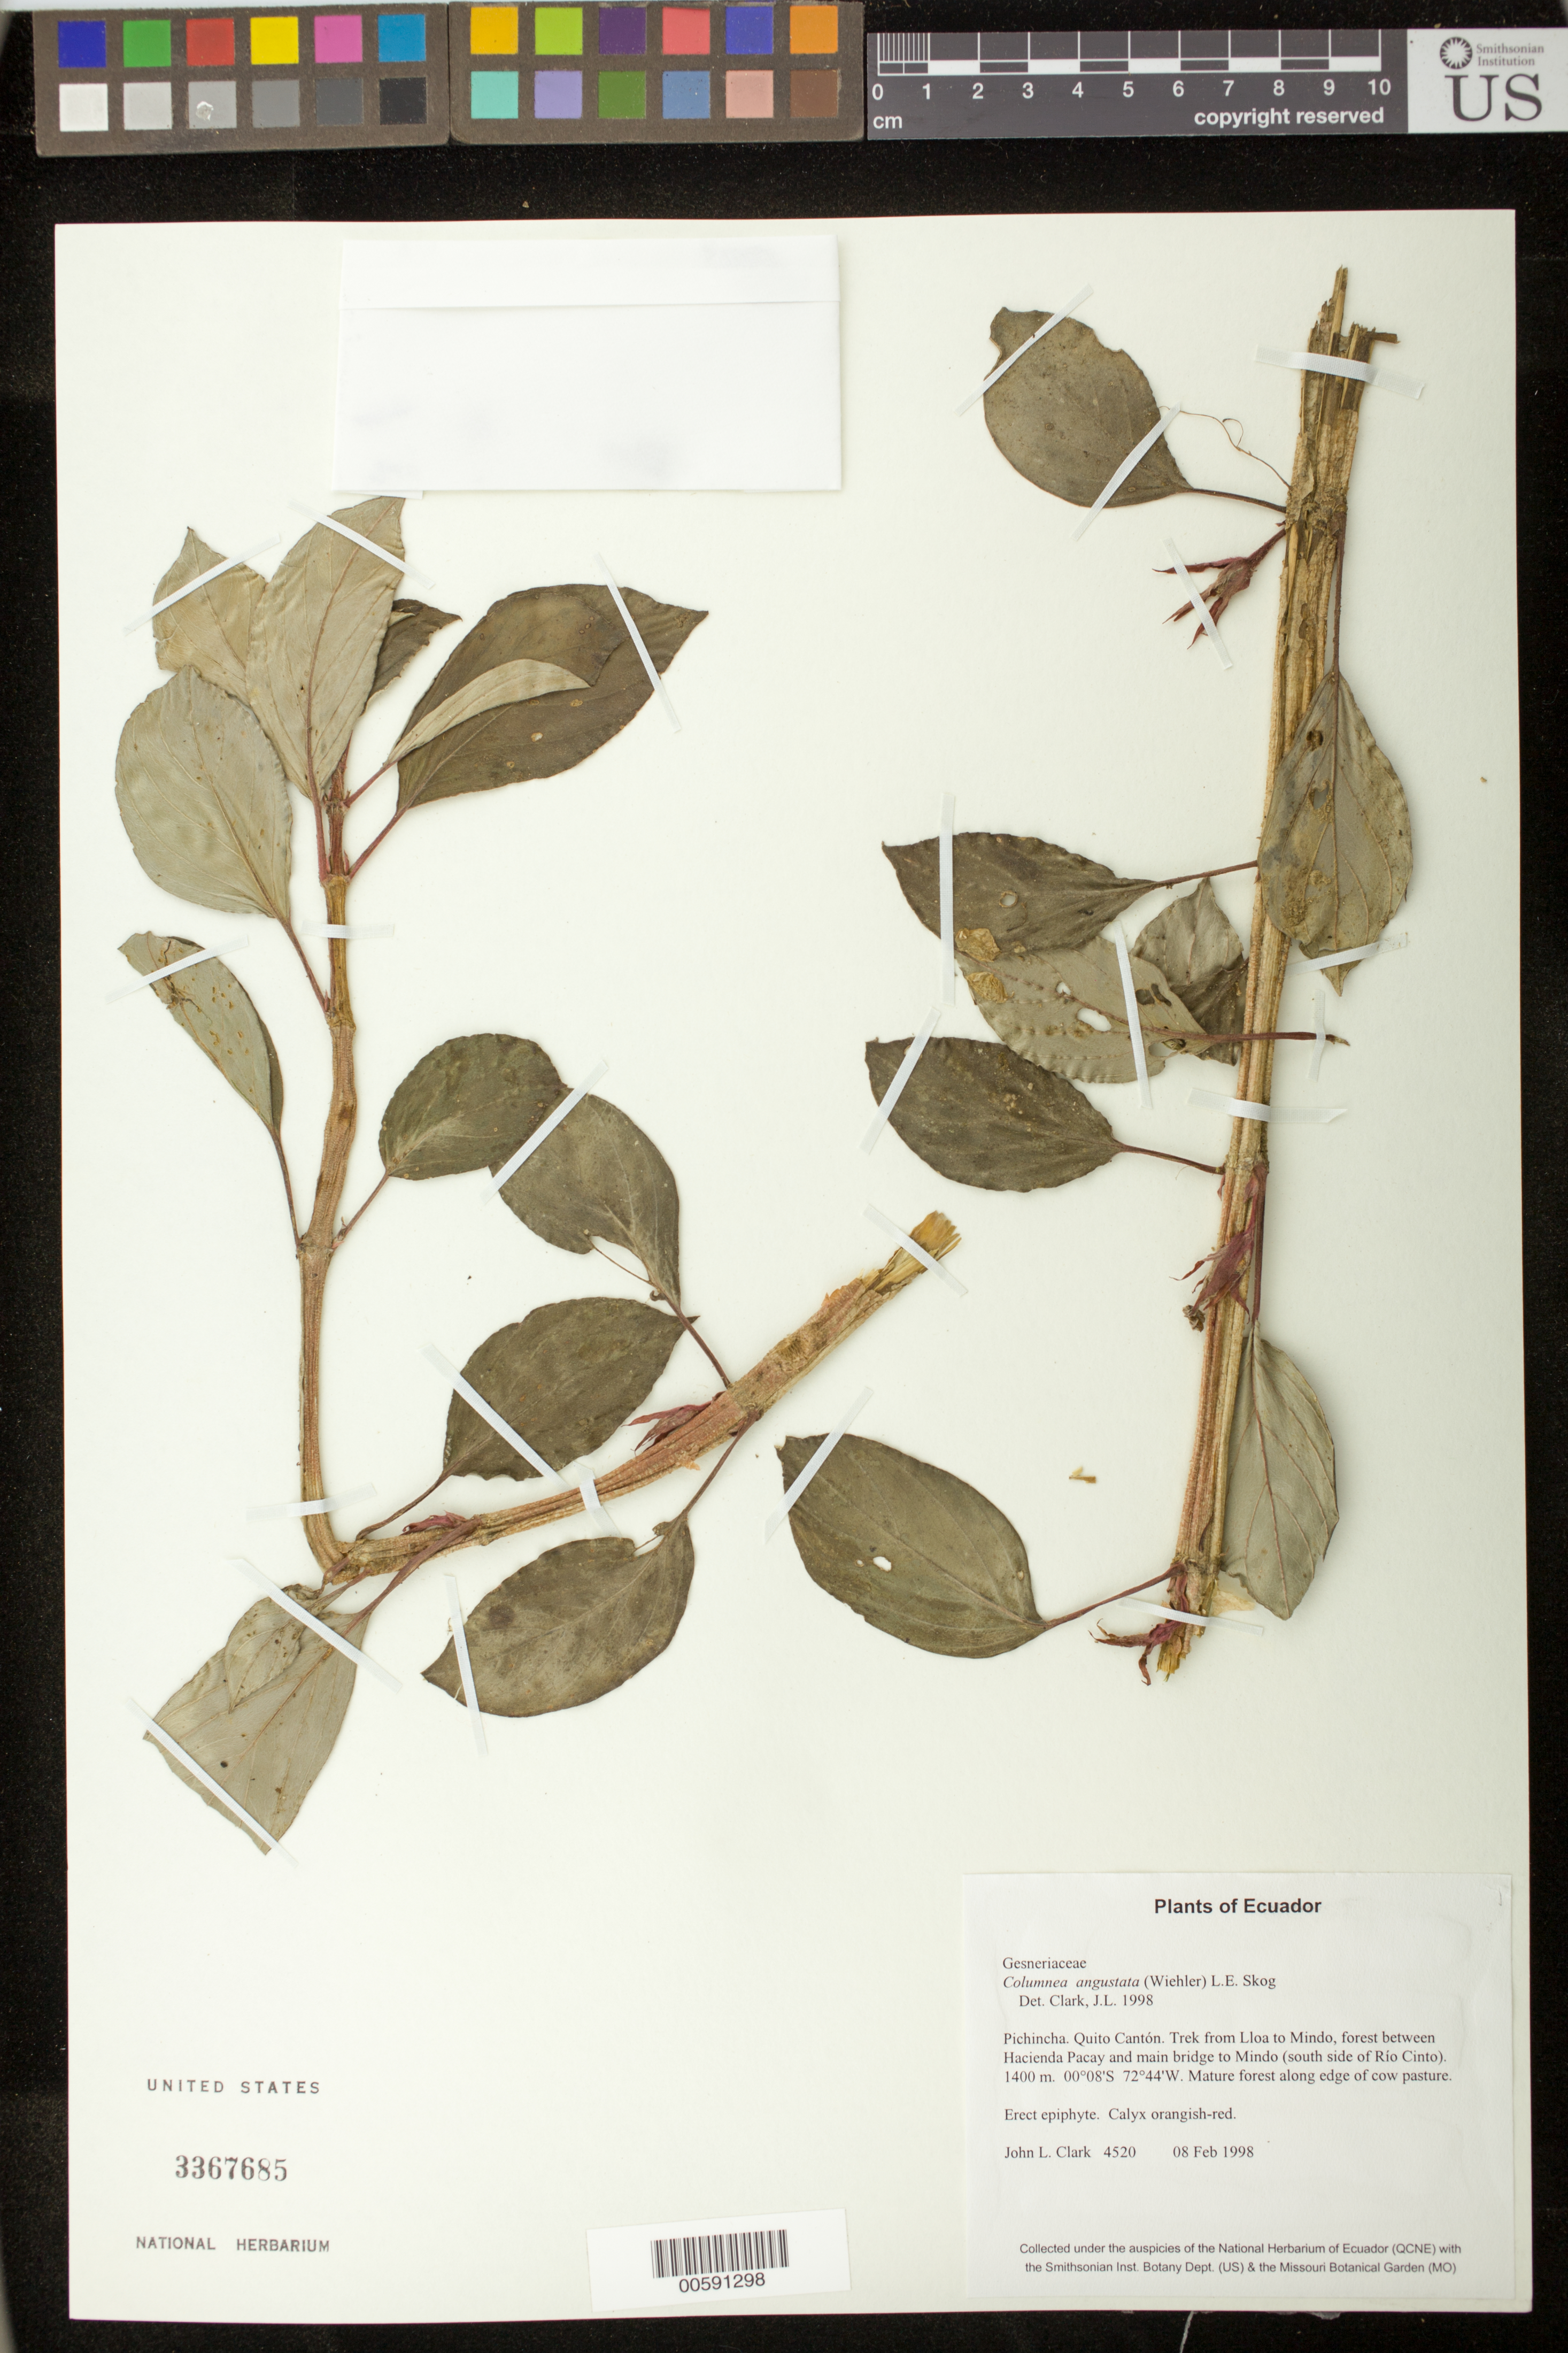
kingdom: Plantae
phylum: Tracheophyta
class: Magnoliopsida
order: Lamiales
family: Gesneriaceae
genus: Columnea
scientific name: Columnea angustata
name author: (Wiehler) L.E. Skog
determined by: Clark, J. L., (SEL), The Marie Selby Botanical Garden (UNITED STATES)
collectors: J. L. Clark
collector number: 4520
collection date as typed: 08 Feb 1998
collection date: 1998-02-08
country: Ecuador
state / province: Pichincha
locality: Quito Cantón. Trek from Lloa to Mindo, forest between Hacienda Pacay and main bridge to Mindo (south side of Río Cinto).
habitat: Mature forest along edge of cow pasture.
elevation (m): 1400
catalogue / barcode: US 3367685